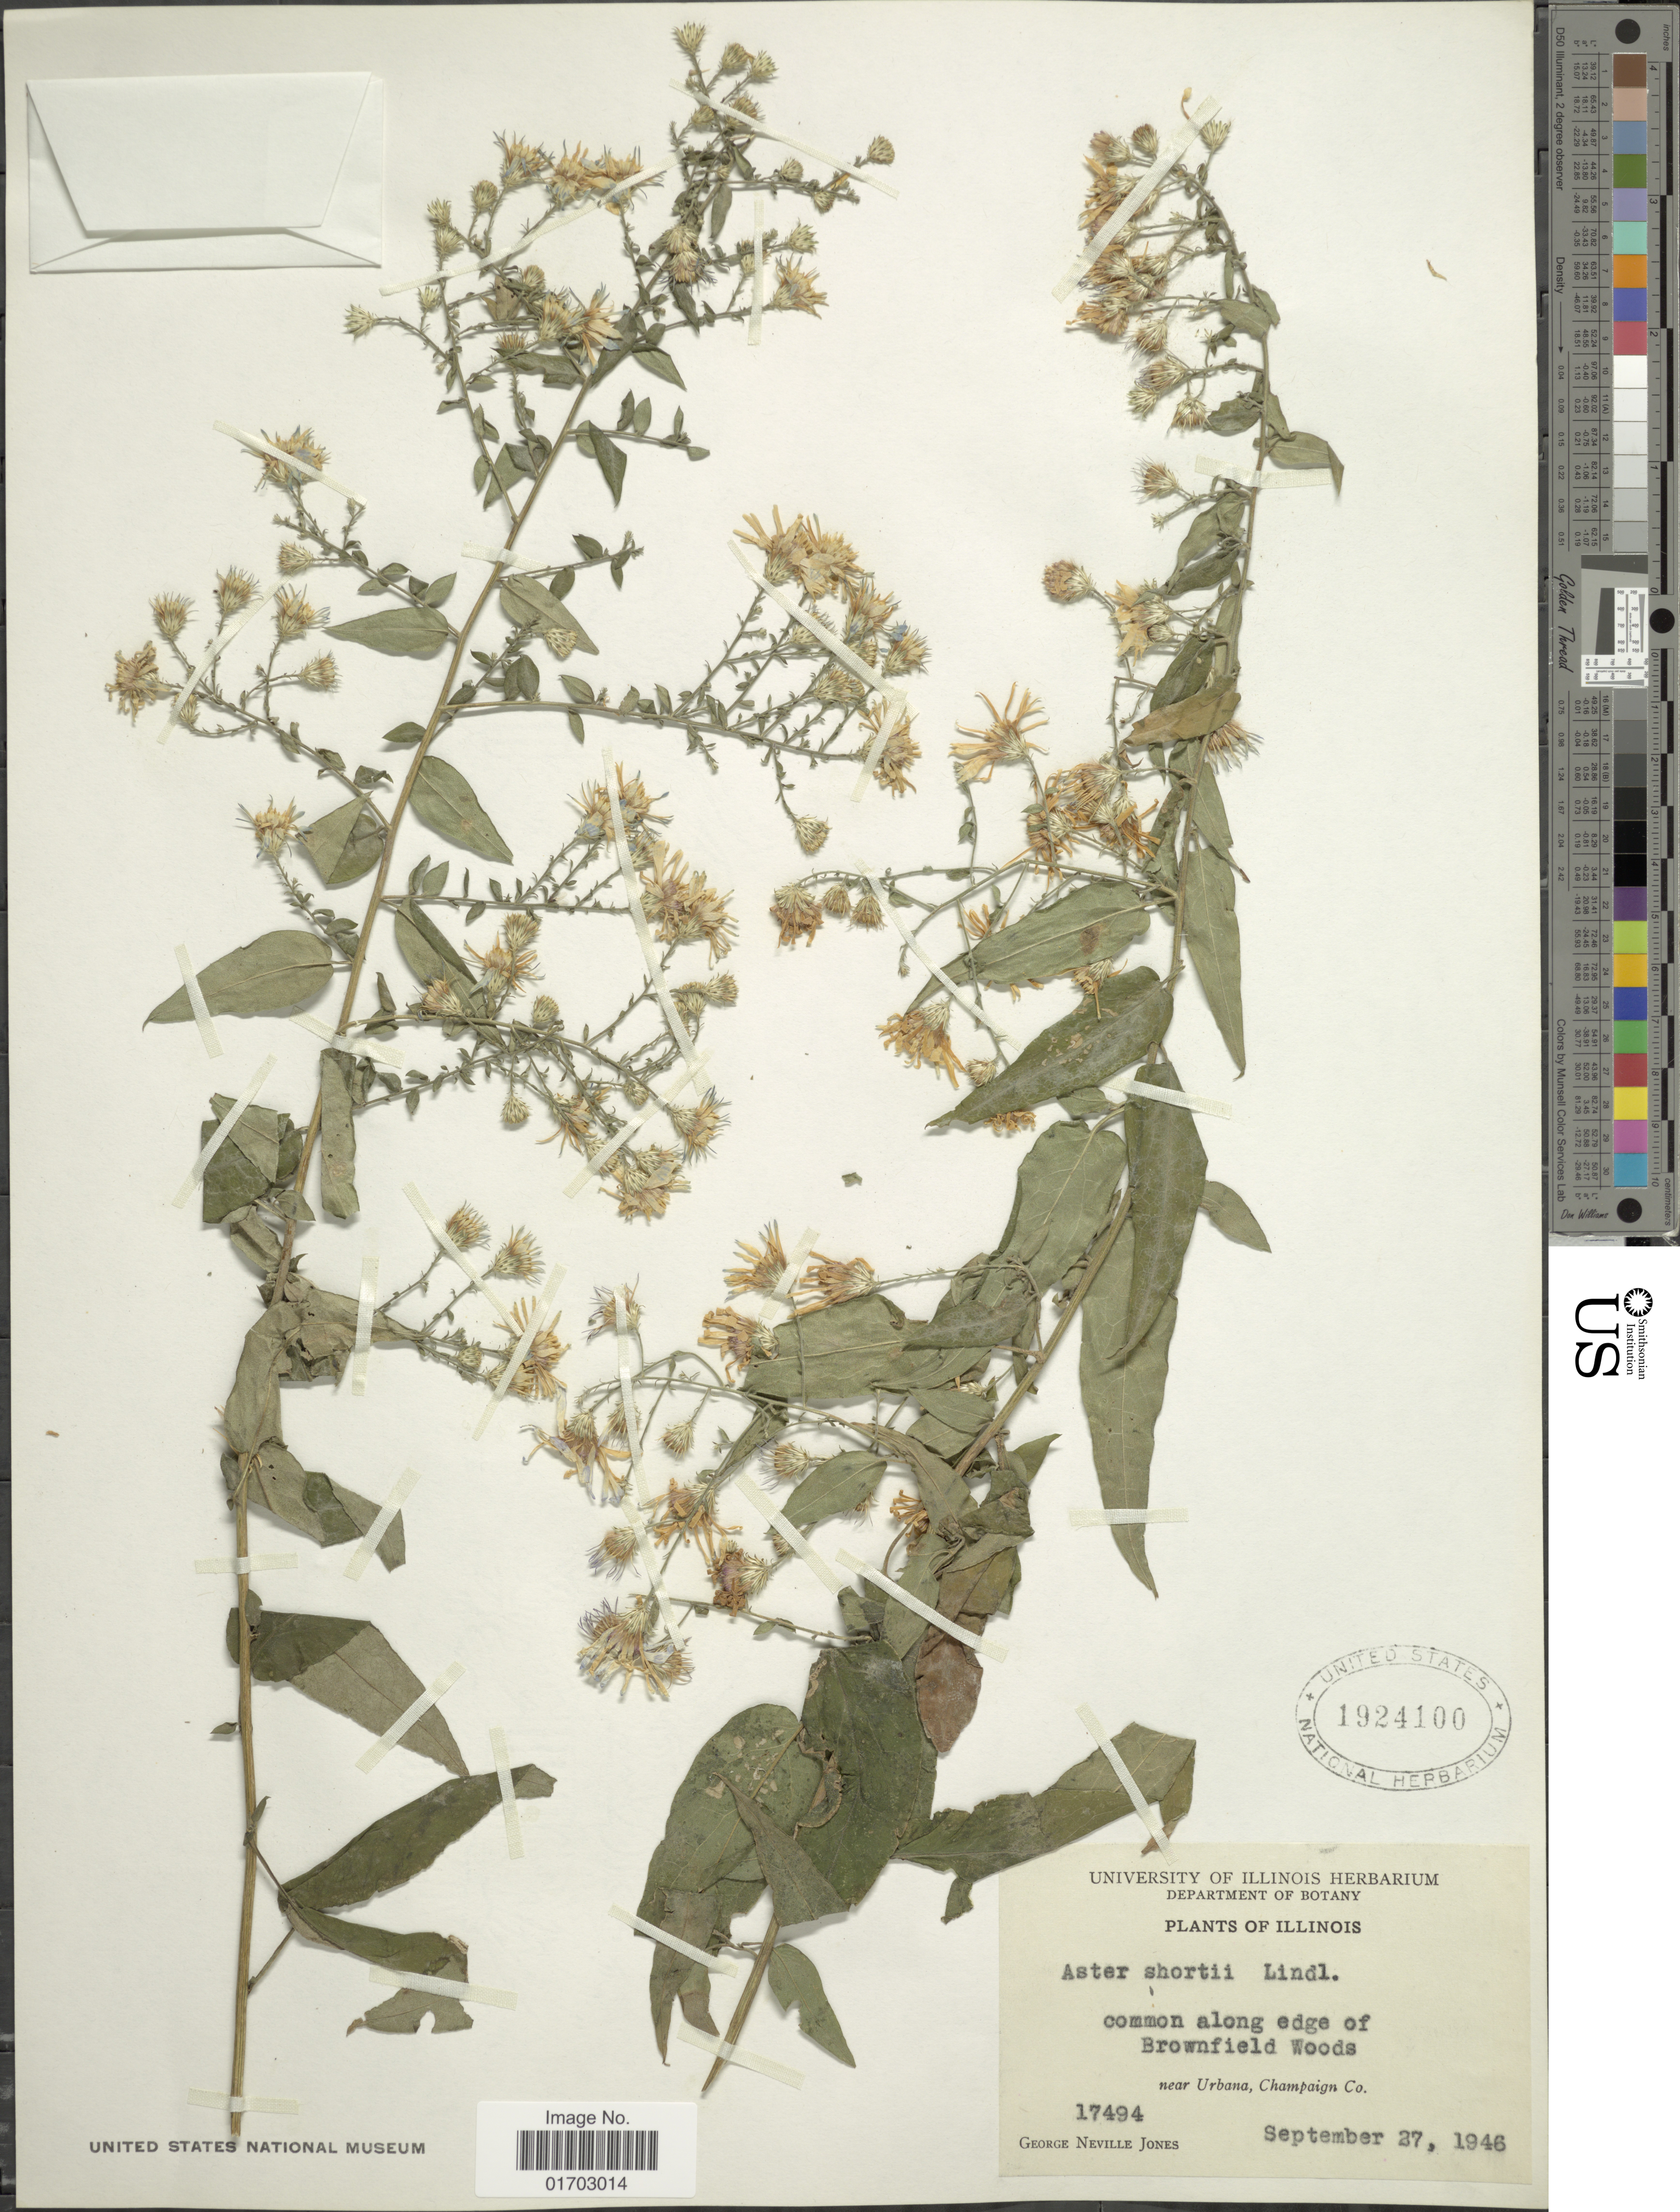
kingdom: Plantae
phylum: Tracheophyta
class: Magnoliopsida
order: Asterales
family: Asteraceae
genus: Symphyotrichum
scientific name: Symphyotrichum shortii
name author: (Lindl.) G.L. Nesom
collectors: G. N. Jones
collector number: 17494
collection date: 1946-09-27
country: United States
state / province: Illinois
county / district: Champaign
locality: Along edge of Brpwnfield woods, near Urbana, Champaign Co.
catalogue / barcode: US 1924100